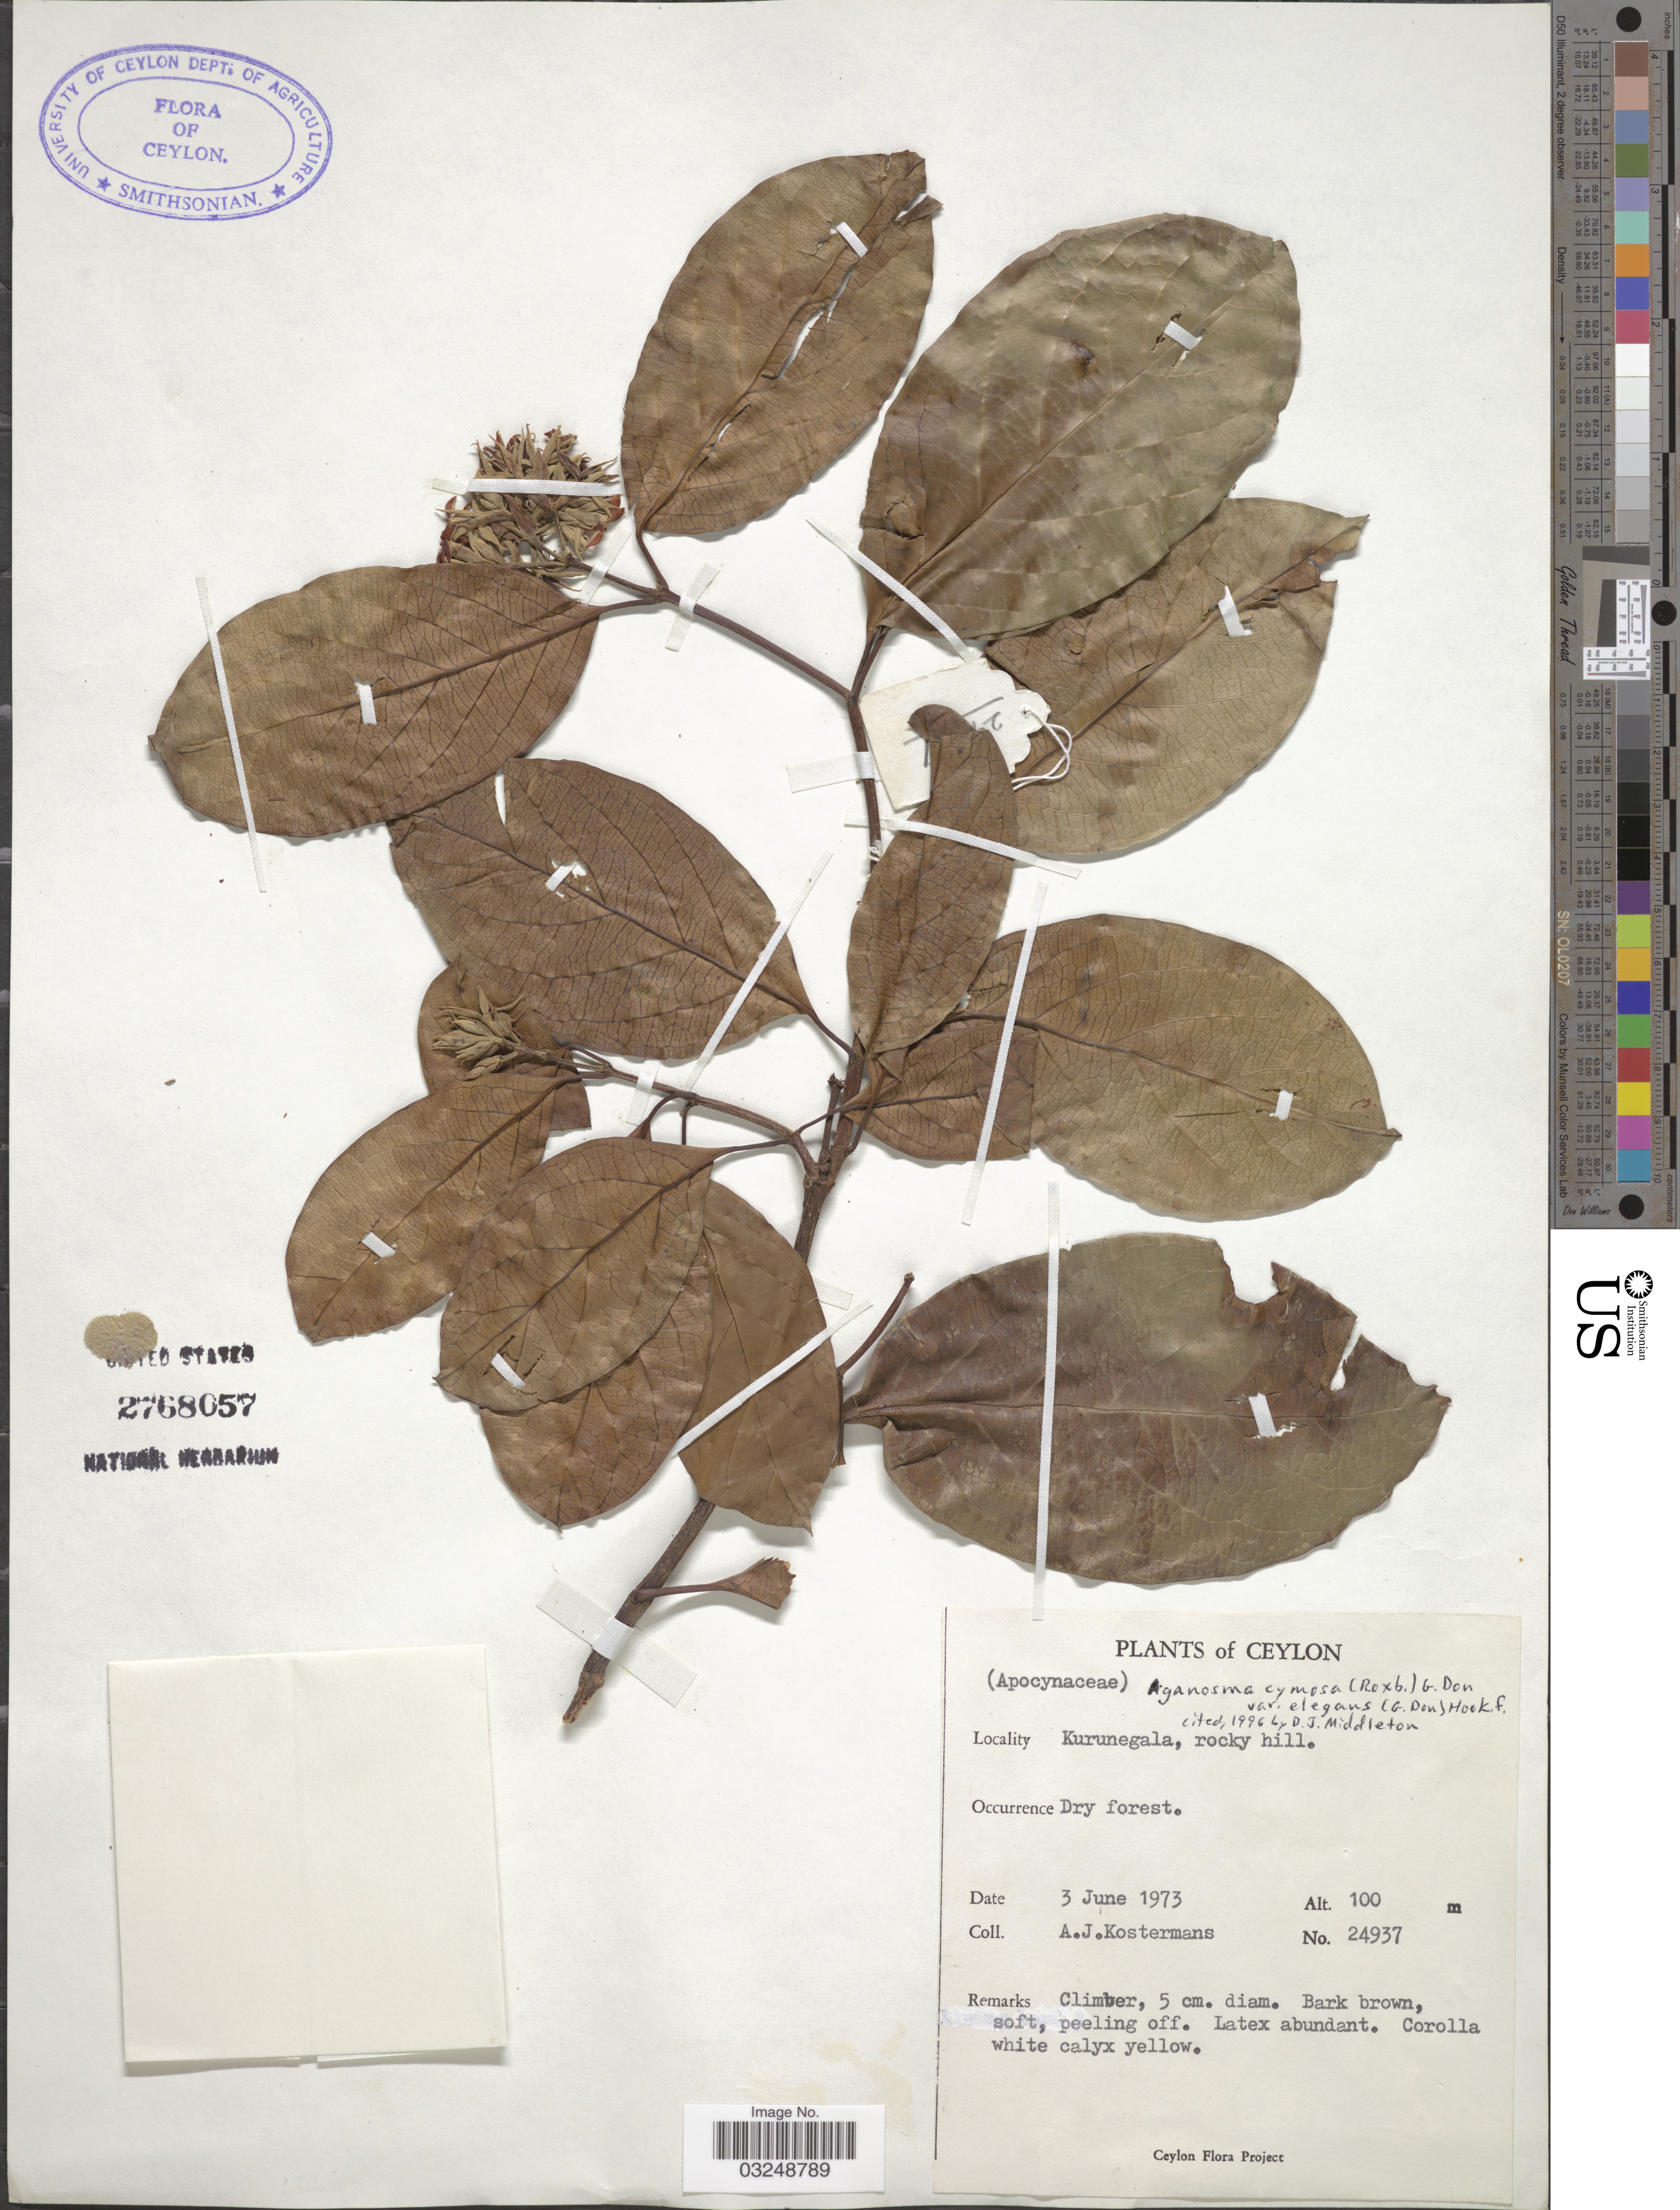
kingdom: Plantae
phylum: Tracheophyta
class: Magnoliopsida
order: Gentianales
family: Apocynaceae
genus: Aganosma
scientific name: Aganosma cymosa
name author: (Roxb.) G. Don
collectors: A. J. G. Kostermans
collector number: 24937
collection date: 1973-06-03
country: Sri Lanka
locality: Ceylon, Kurunegala, rocky hill.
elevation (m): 100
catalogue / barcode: US 2768057